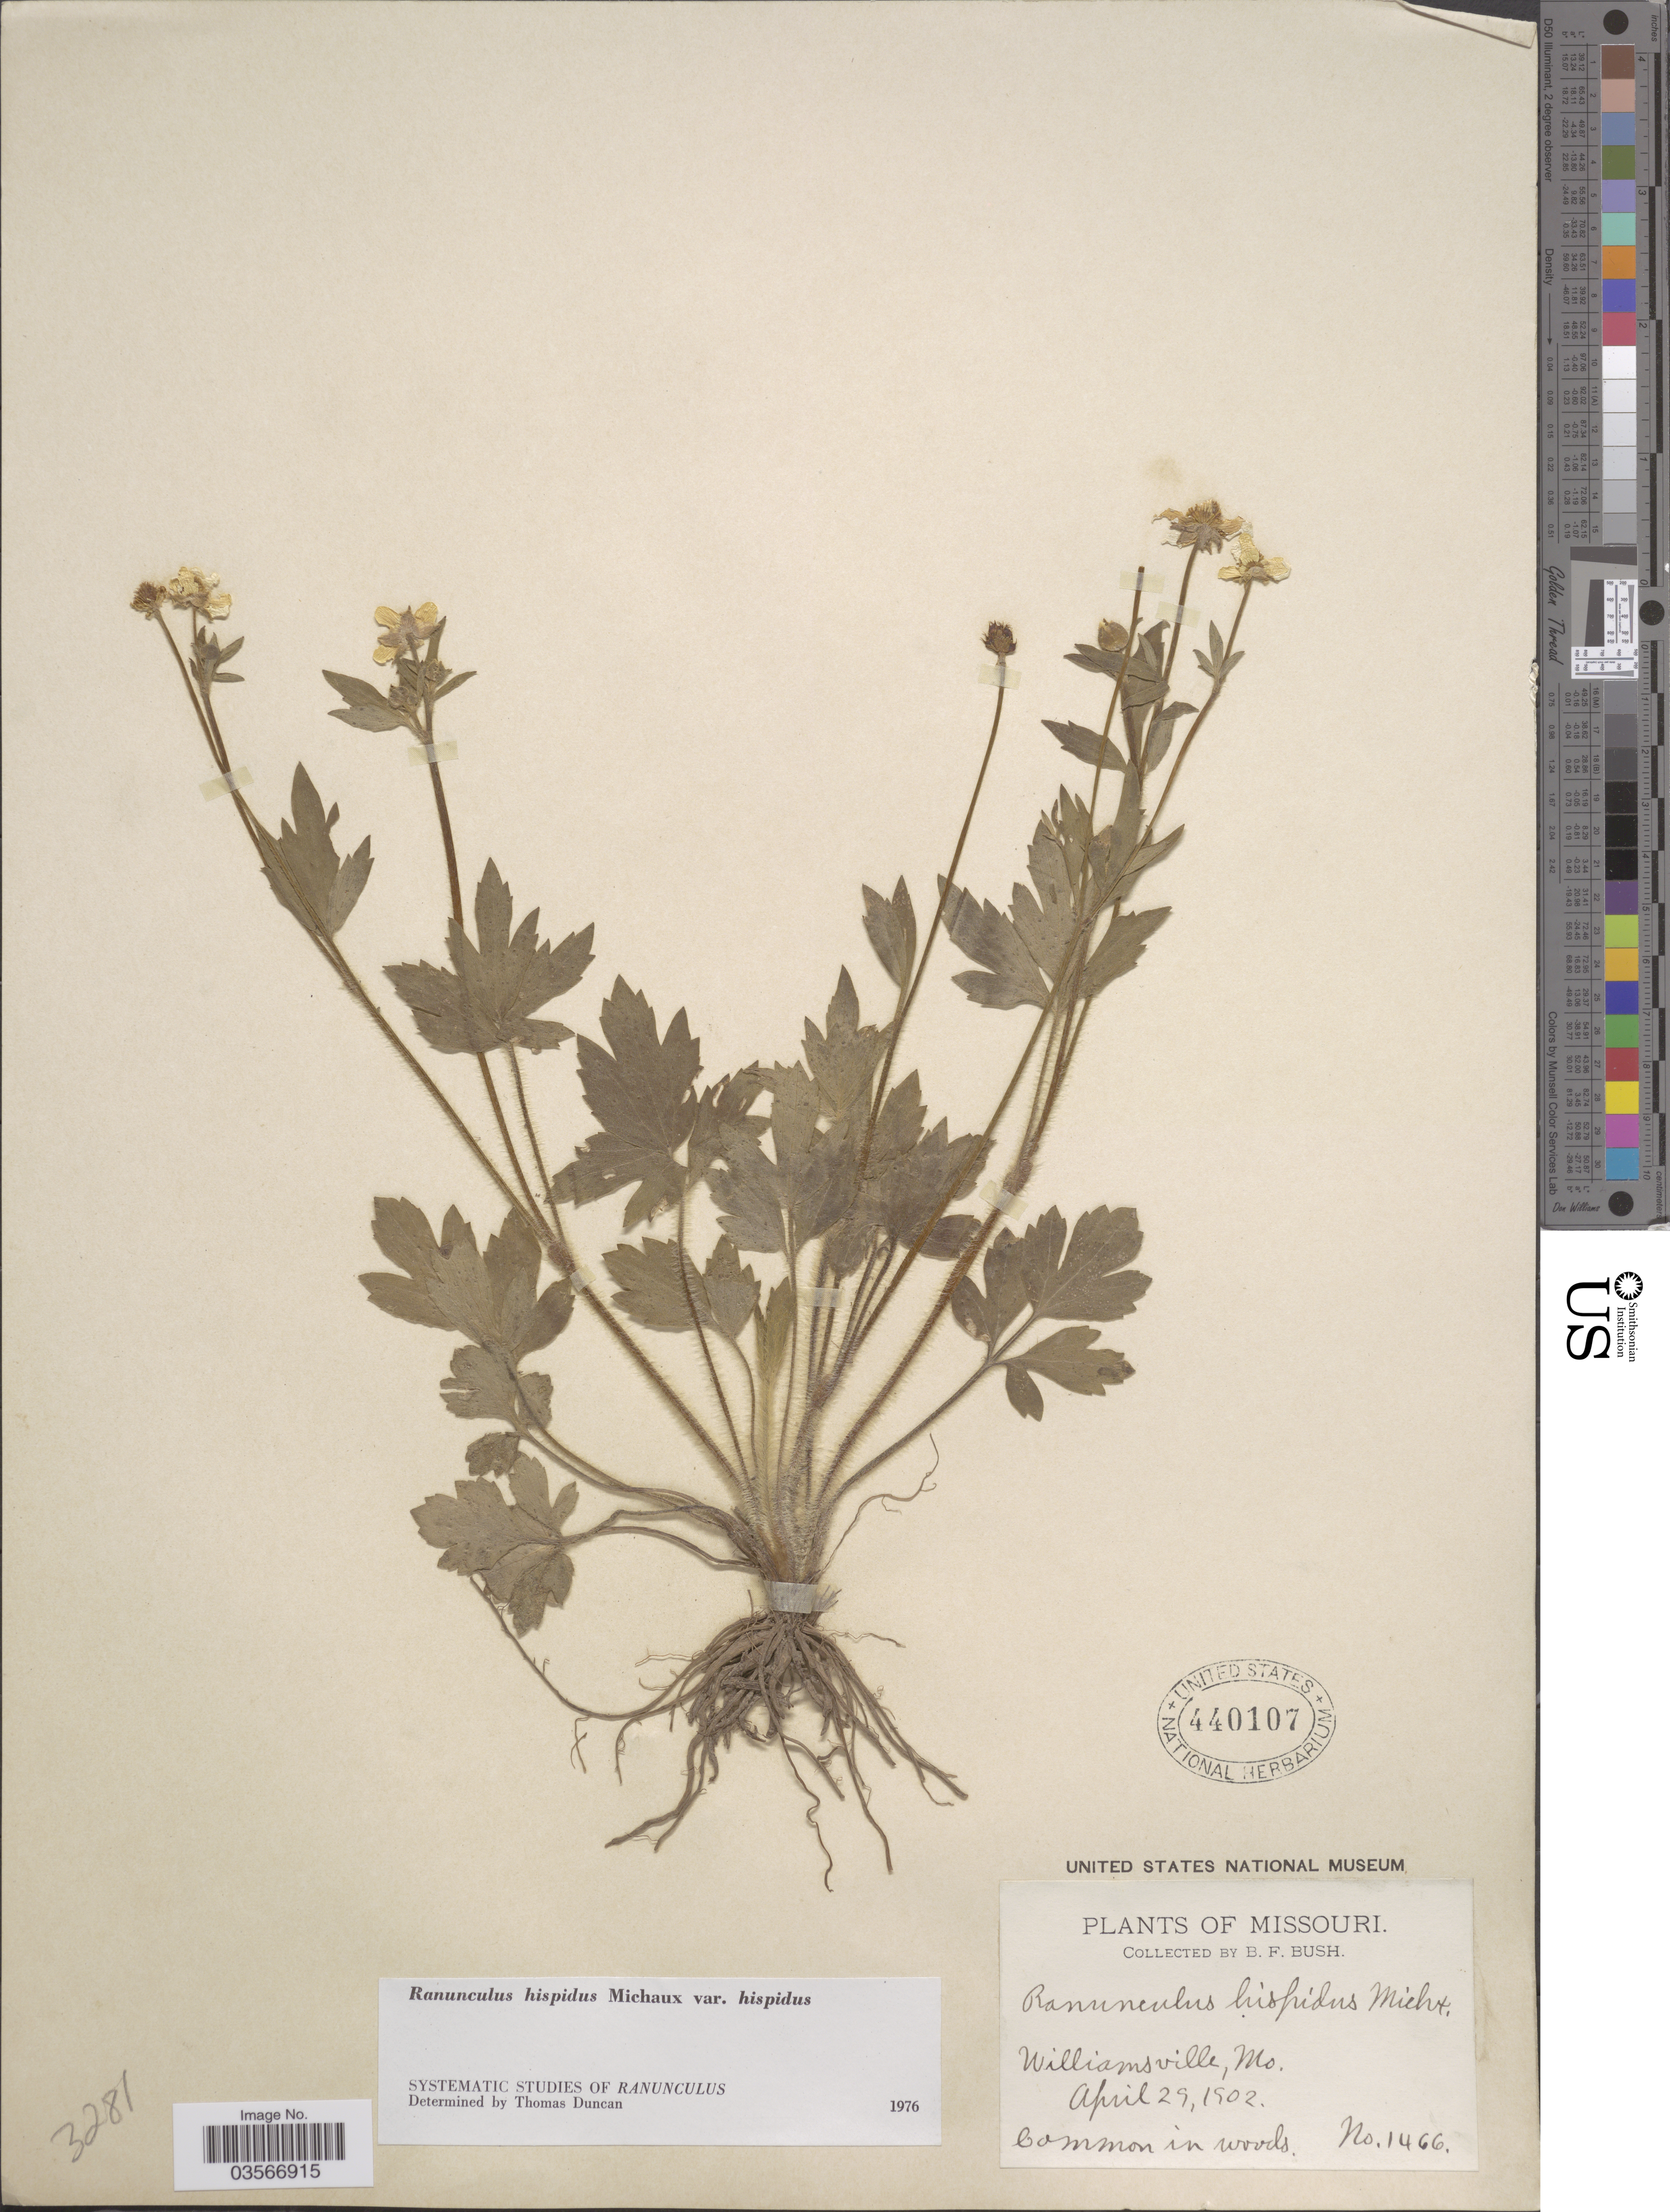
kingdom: Plantae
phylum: Tracheophyta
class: Magnoliopsida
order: Ranunculales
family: Ranunculaceae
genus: Ranunculus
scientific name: Ranunculus hispidus var. hispidus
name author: Michx.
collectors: B. F. Bush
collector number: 1466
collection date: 1902-04-29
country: United States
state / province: Missouri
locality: Williamsville.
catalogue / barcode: US 440107